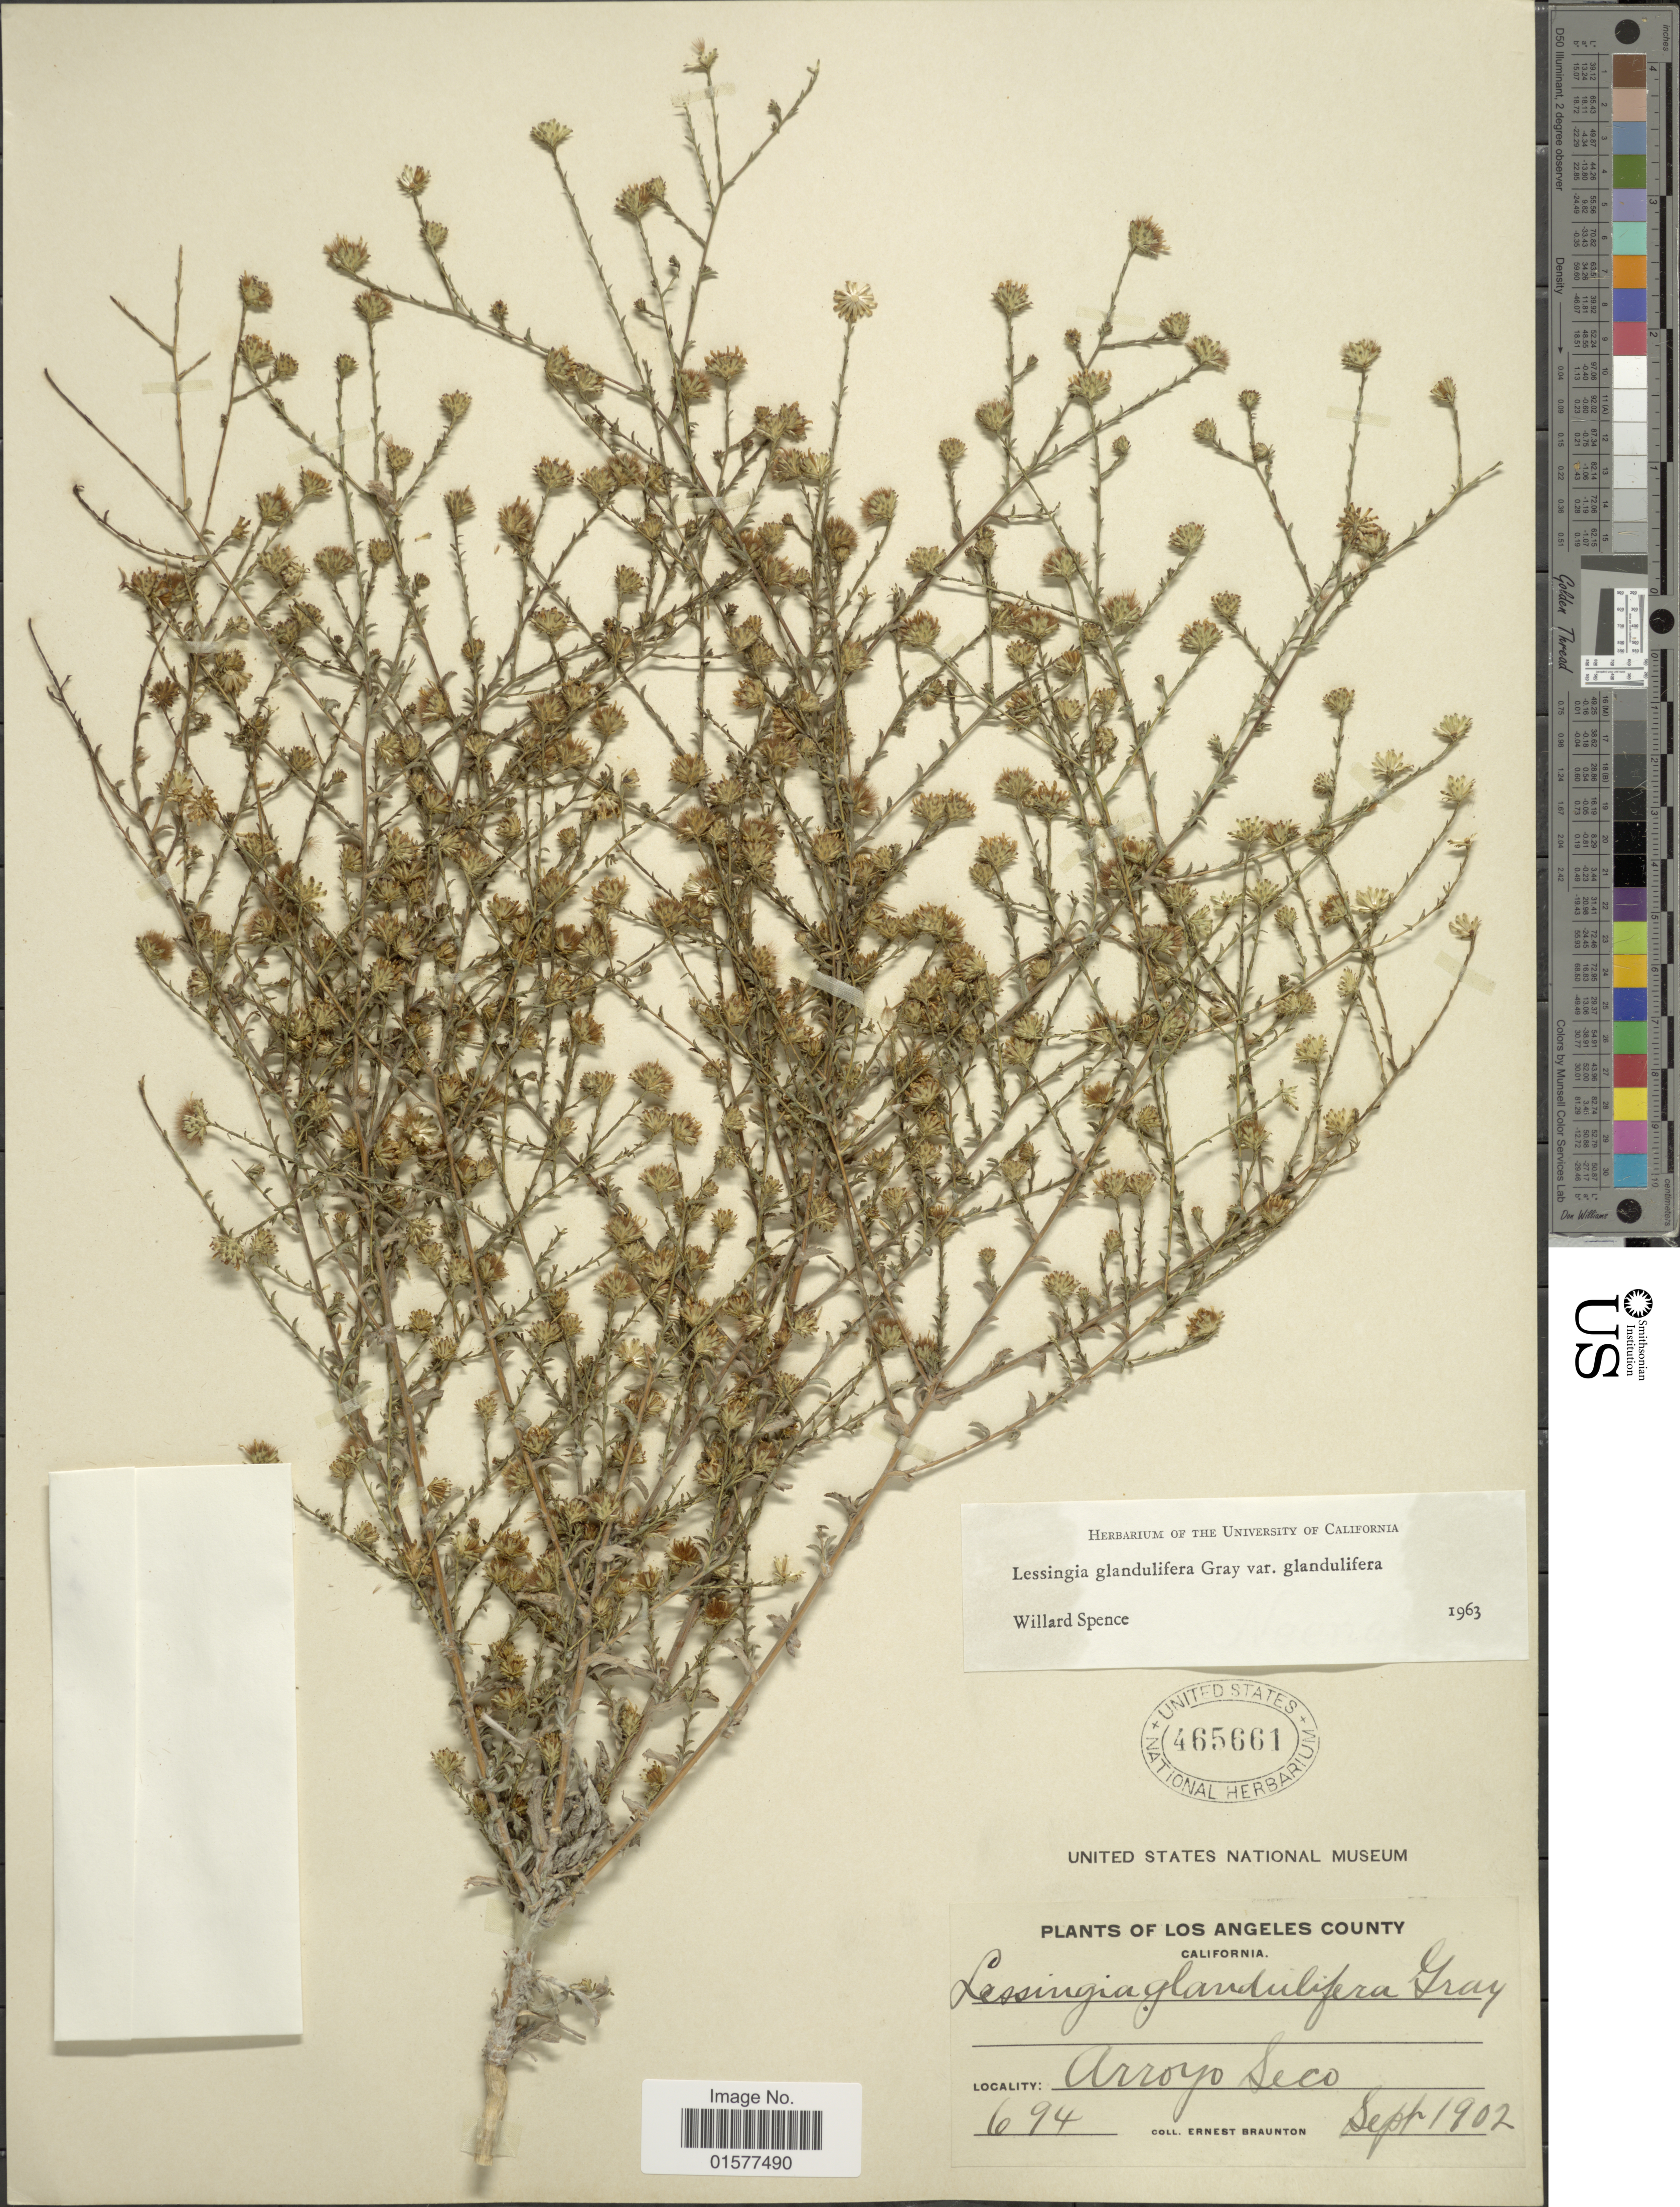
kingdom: Plantae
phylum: Tracheophyta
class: Magnoliopsida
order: Asterales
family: Asteraceae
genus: Lessingia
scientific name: Lessingia glandulifera var. glandulifera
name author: (A. Gray) J.T. Howell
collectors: E. Braunton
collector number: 694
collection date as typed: Transcribed d/m/y: /9/19012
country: United States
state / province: California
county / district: Los Angeles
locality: Los Angeles County, California, Arroyo Seco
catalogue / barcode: US 465661